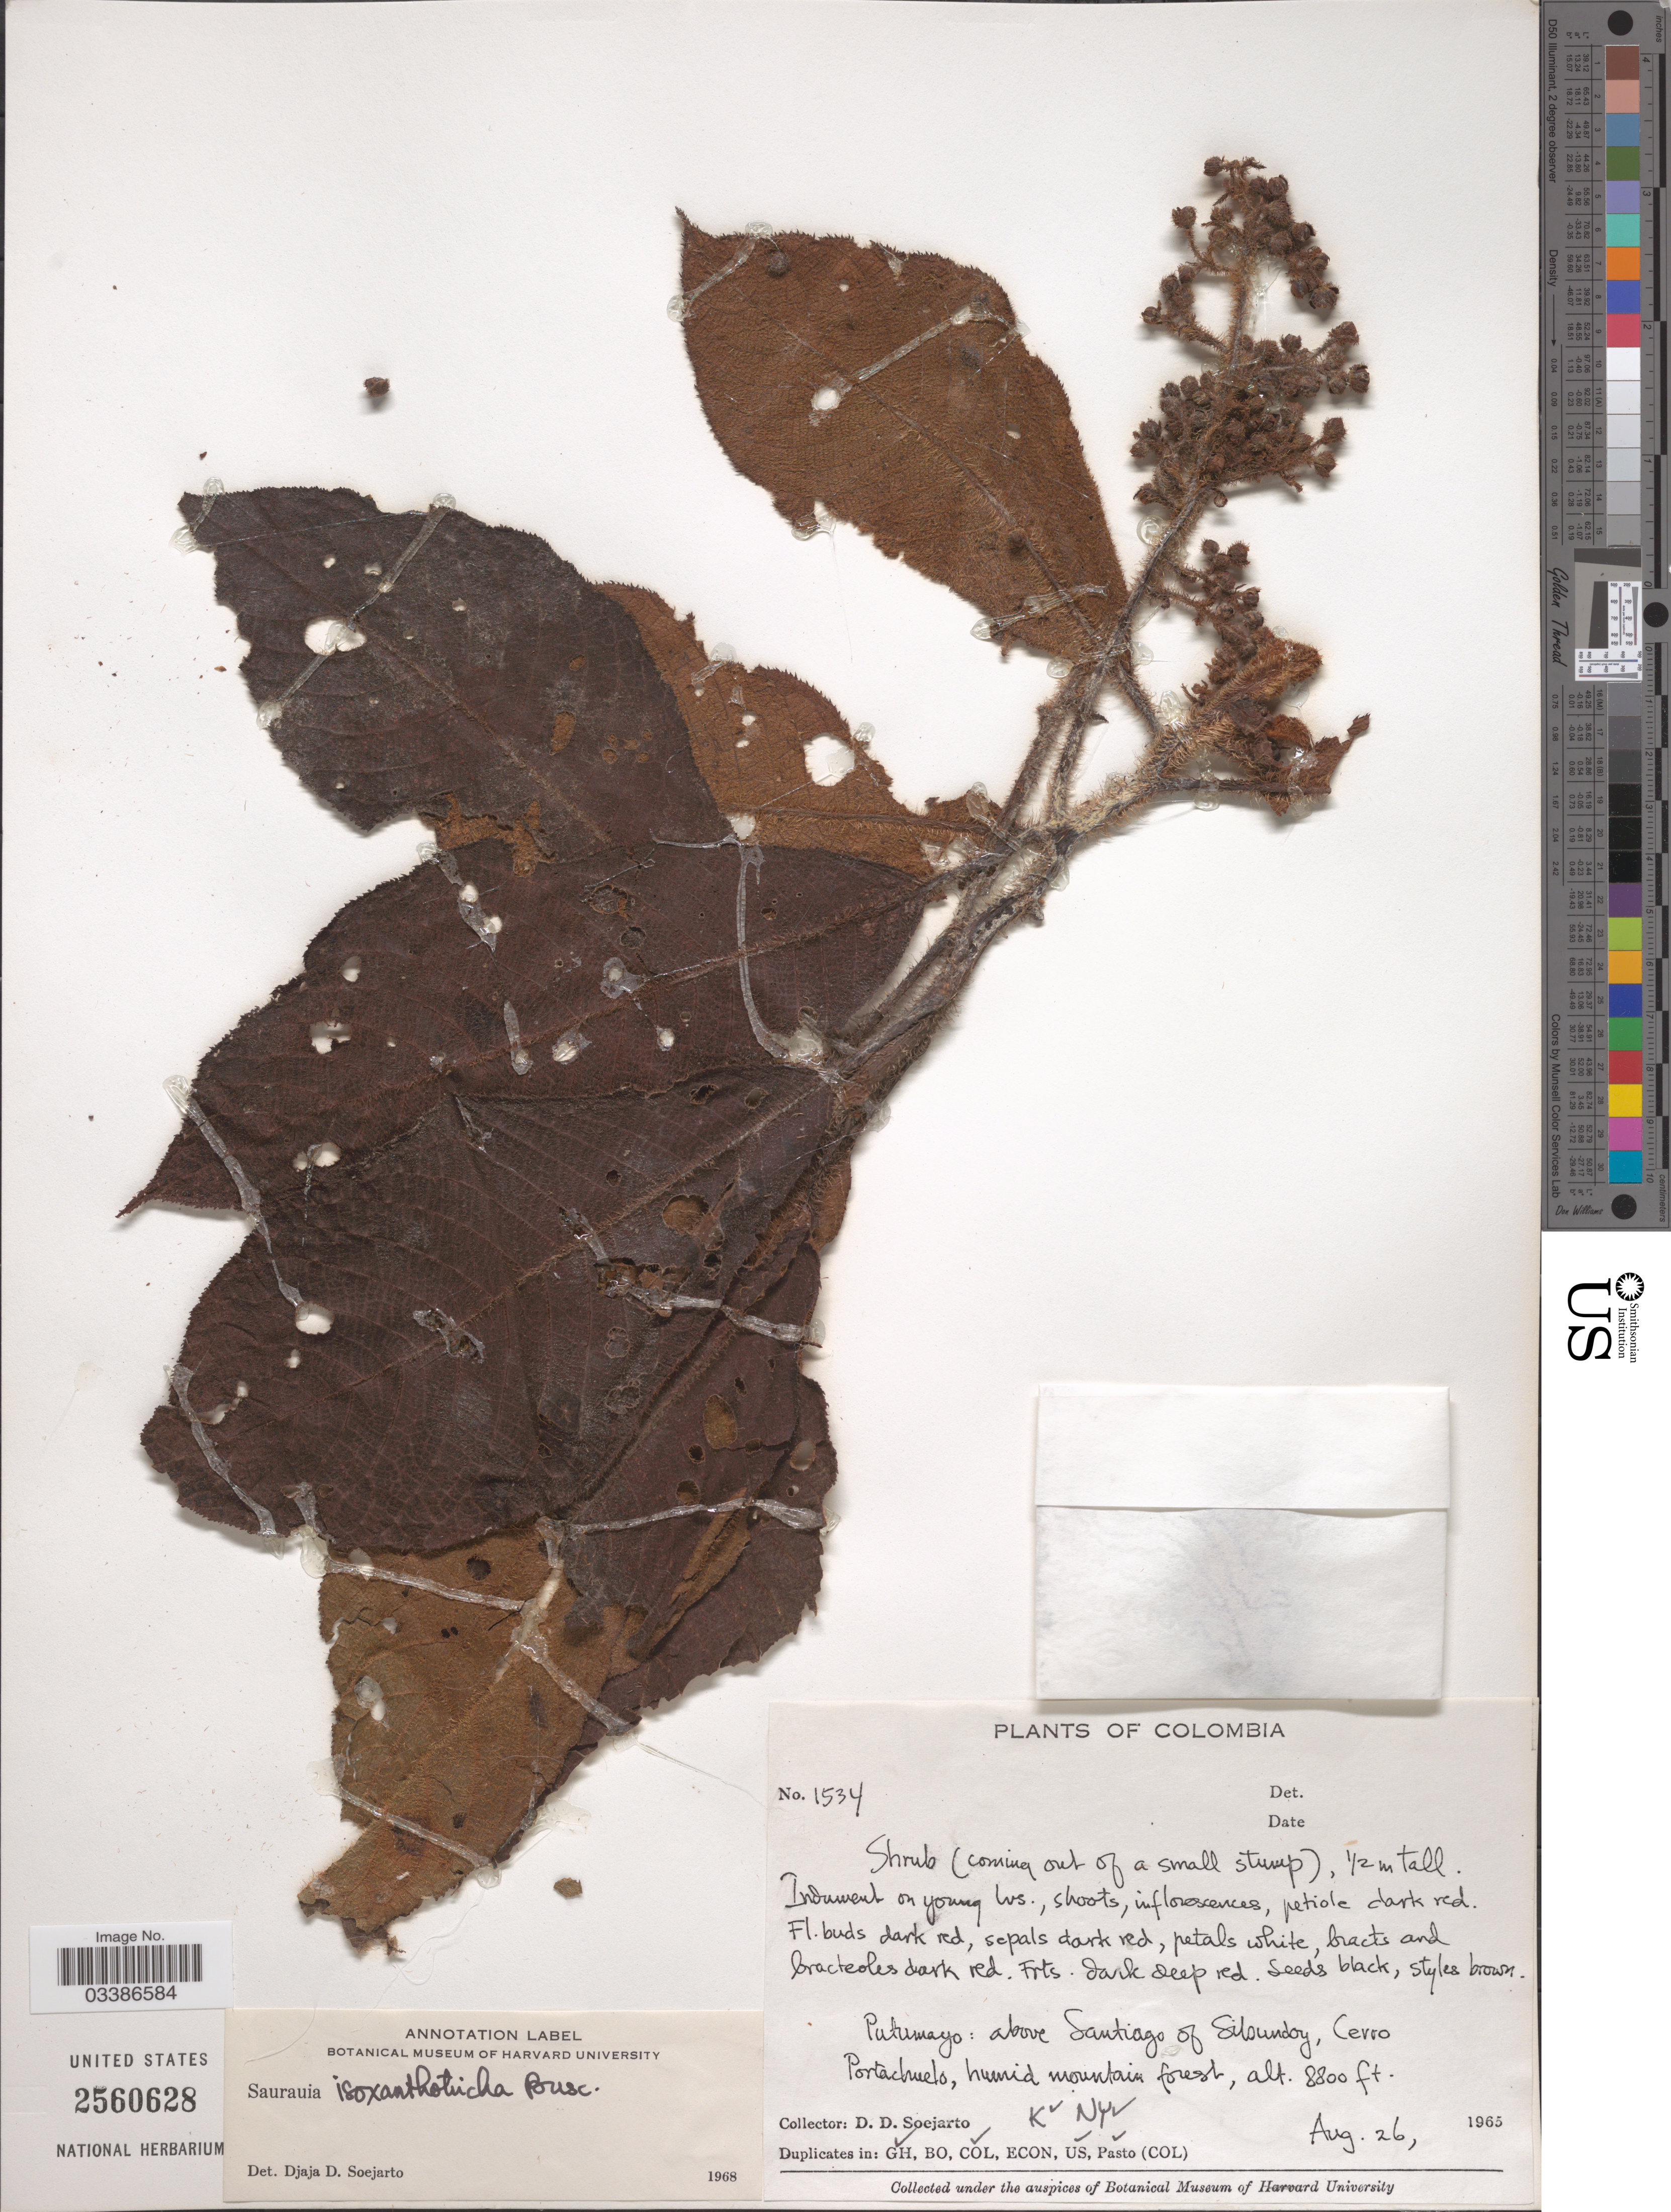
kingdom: Plantae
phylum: Tracheophyta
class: Magnoliopsida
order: Ericales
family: Actinidiaceae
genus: Saurauia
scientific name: Saurauia isoxanthotricha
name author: Buscal.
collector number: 1534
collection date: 1965-08-26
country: Colombia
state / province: Putumayo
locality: Above Santiago of Sibundoy, Cerro Portachuelo.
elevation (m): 2682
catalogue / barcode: US 2560628